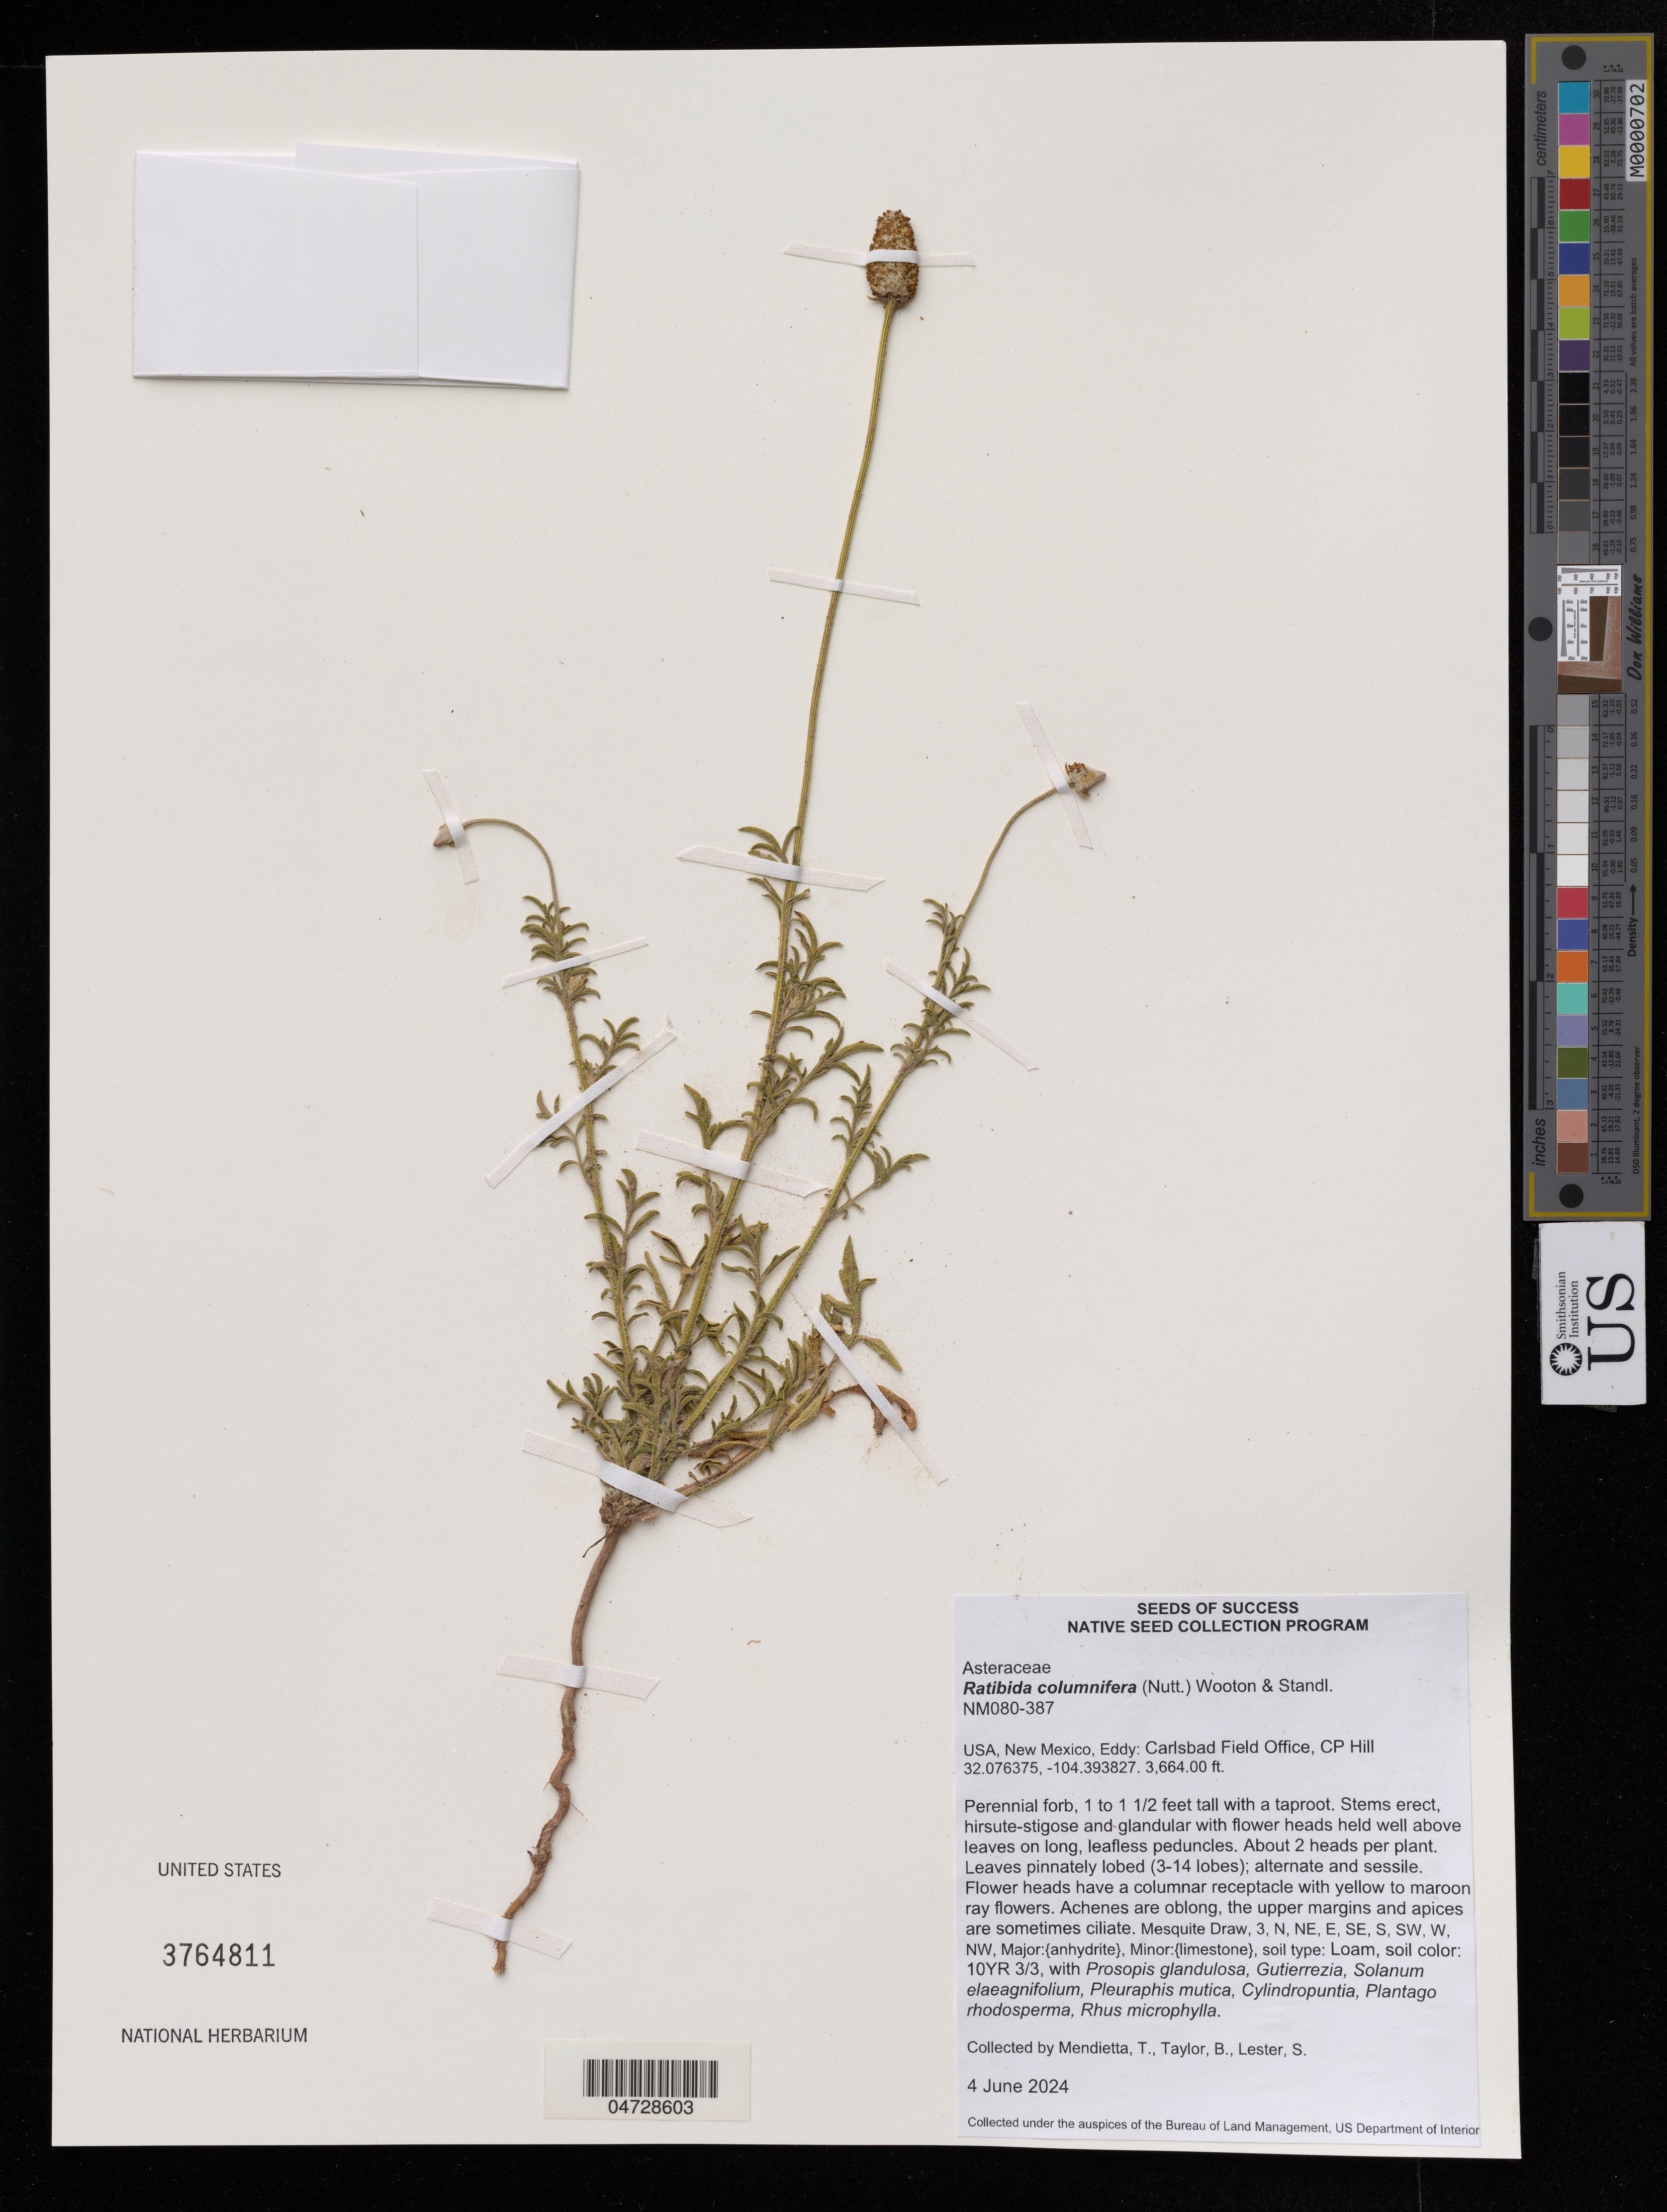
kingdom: Plantae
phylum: Tracheophyta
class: Magnoliopsida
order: Asterales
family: Asteraceae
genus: Ratibida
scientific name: Ratibida columnifera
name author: (Nutt.) Wooton & Standl.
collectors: T. Mendietta & B. Taylor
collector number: NM080-387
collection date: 2024-06-04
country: United States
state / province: New Mexico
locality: Eddy: Carlsbad Field Office, CP Hill.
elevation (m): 1117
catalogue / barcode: US 3764811